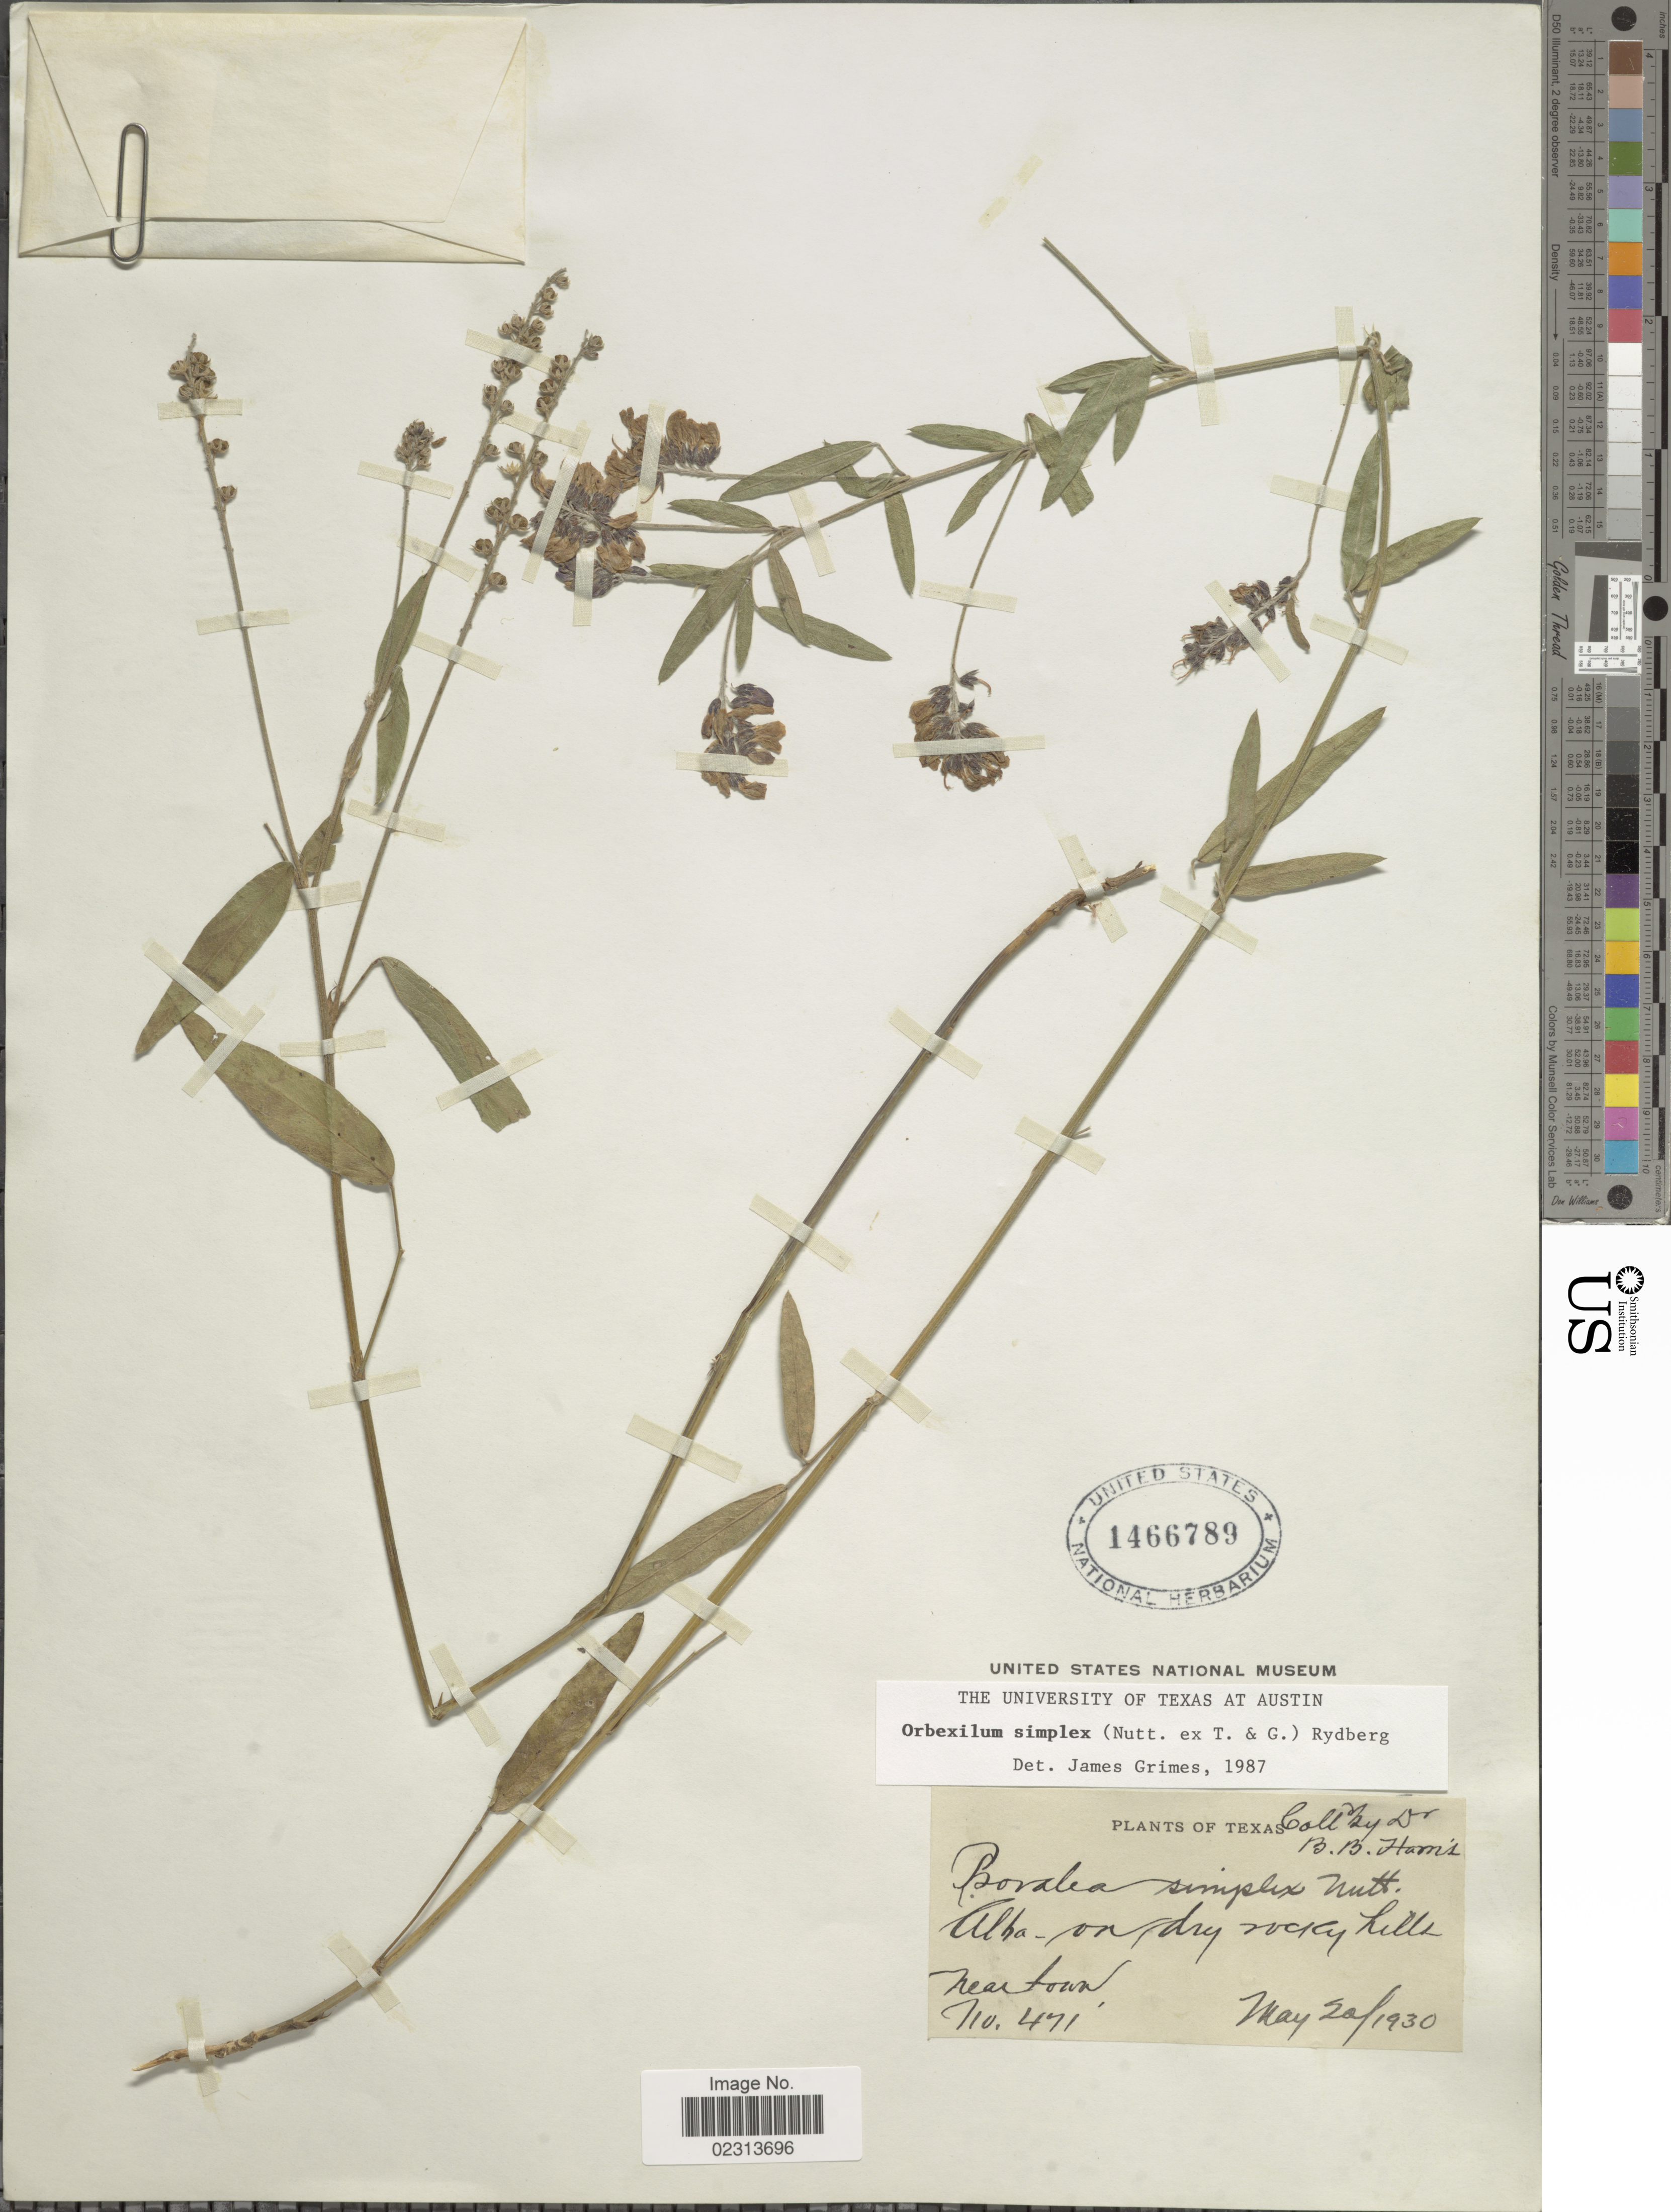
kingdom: Plantae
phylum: Tracheophyta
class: Magnoliopsida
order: Fabales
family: Fabaceae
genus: Orbexilum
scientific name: Orbexilum simplex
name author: (Nutt. ex Torr. & A. Gray) Rydb.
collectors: B. B. Harris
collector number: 471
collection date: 1930-05-20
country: United States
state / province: Texas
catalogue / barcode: US 1466789